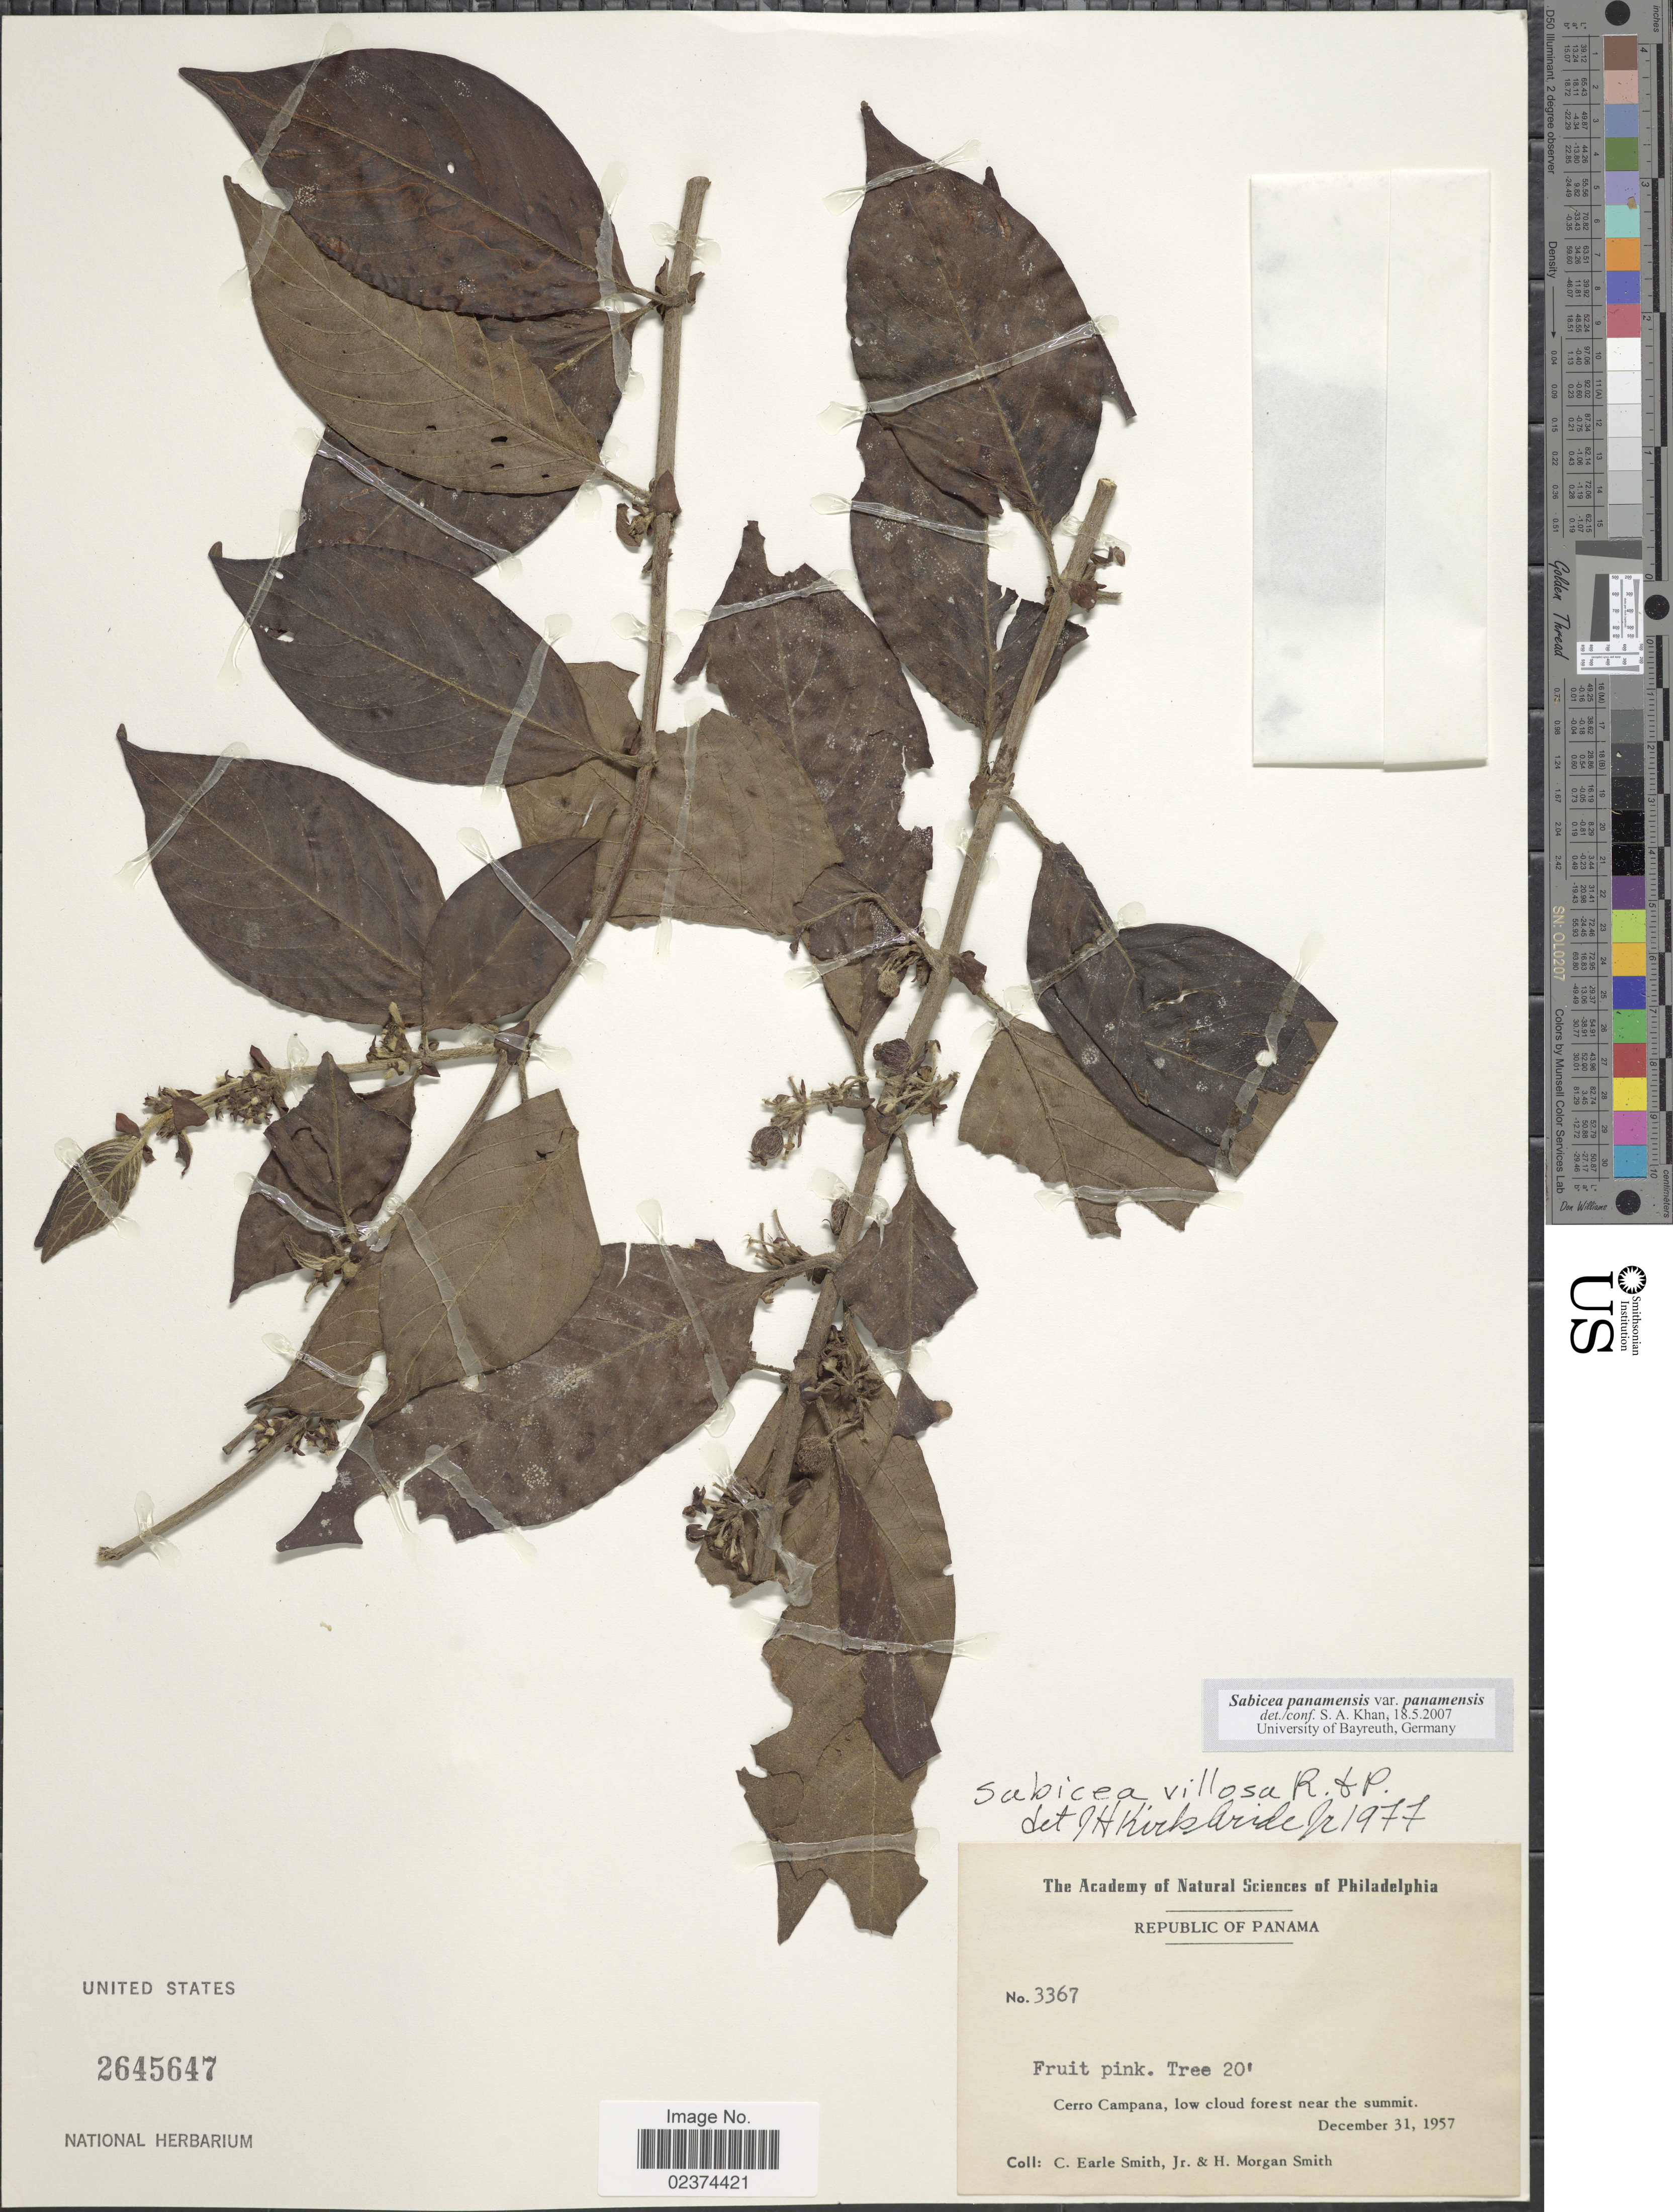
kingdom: Plantae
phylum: Tracheophyta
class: Magnoliopsida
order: Gentianales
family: Rubiaceae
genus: Sabicea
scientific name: Sabicea panamensis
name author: Wernham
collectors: C. E. Smith Jr. & H. M. Smith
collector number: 3367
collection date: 1957-12-31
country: Panama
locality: Republic of Panama, Cerro Campana, low cloud forest near the summit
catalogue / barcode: US 2645647